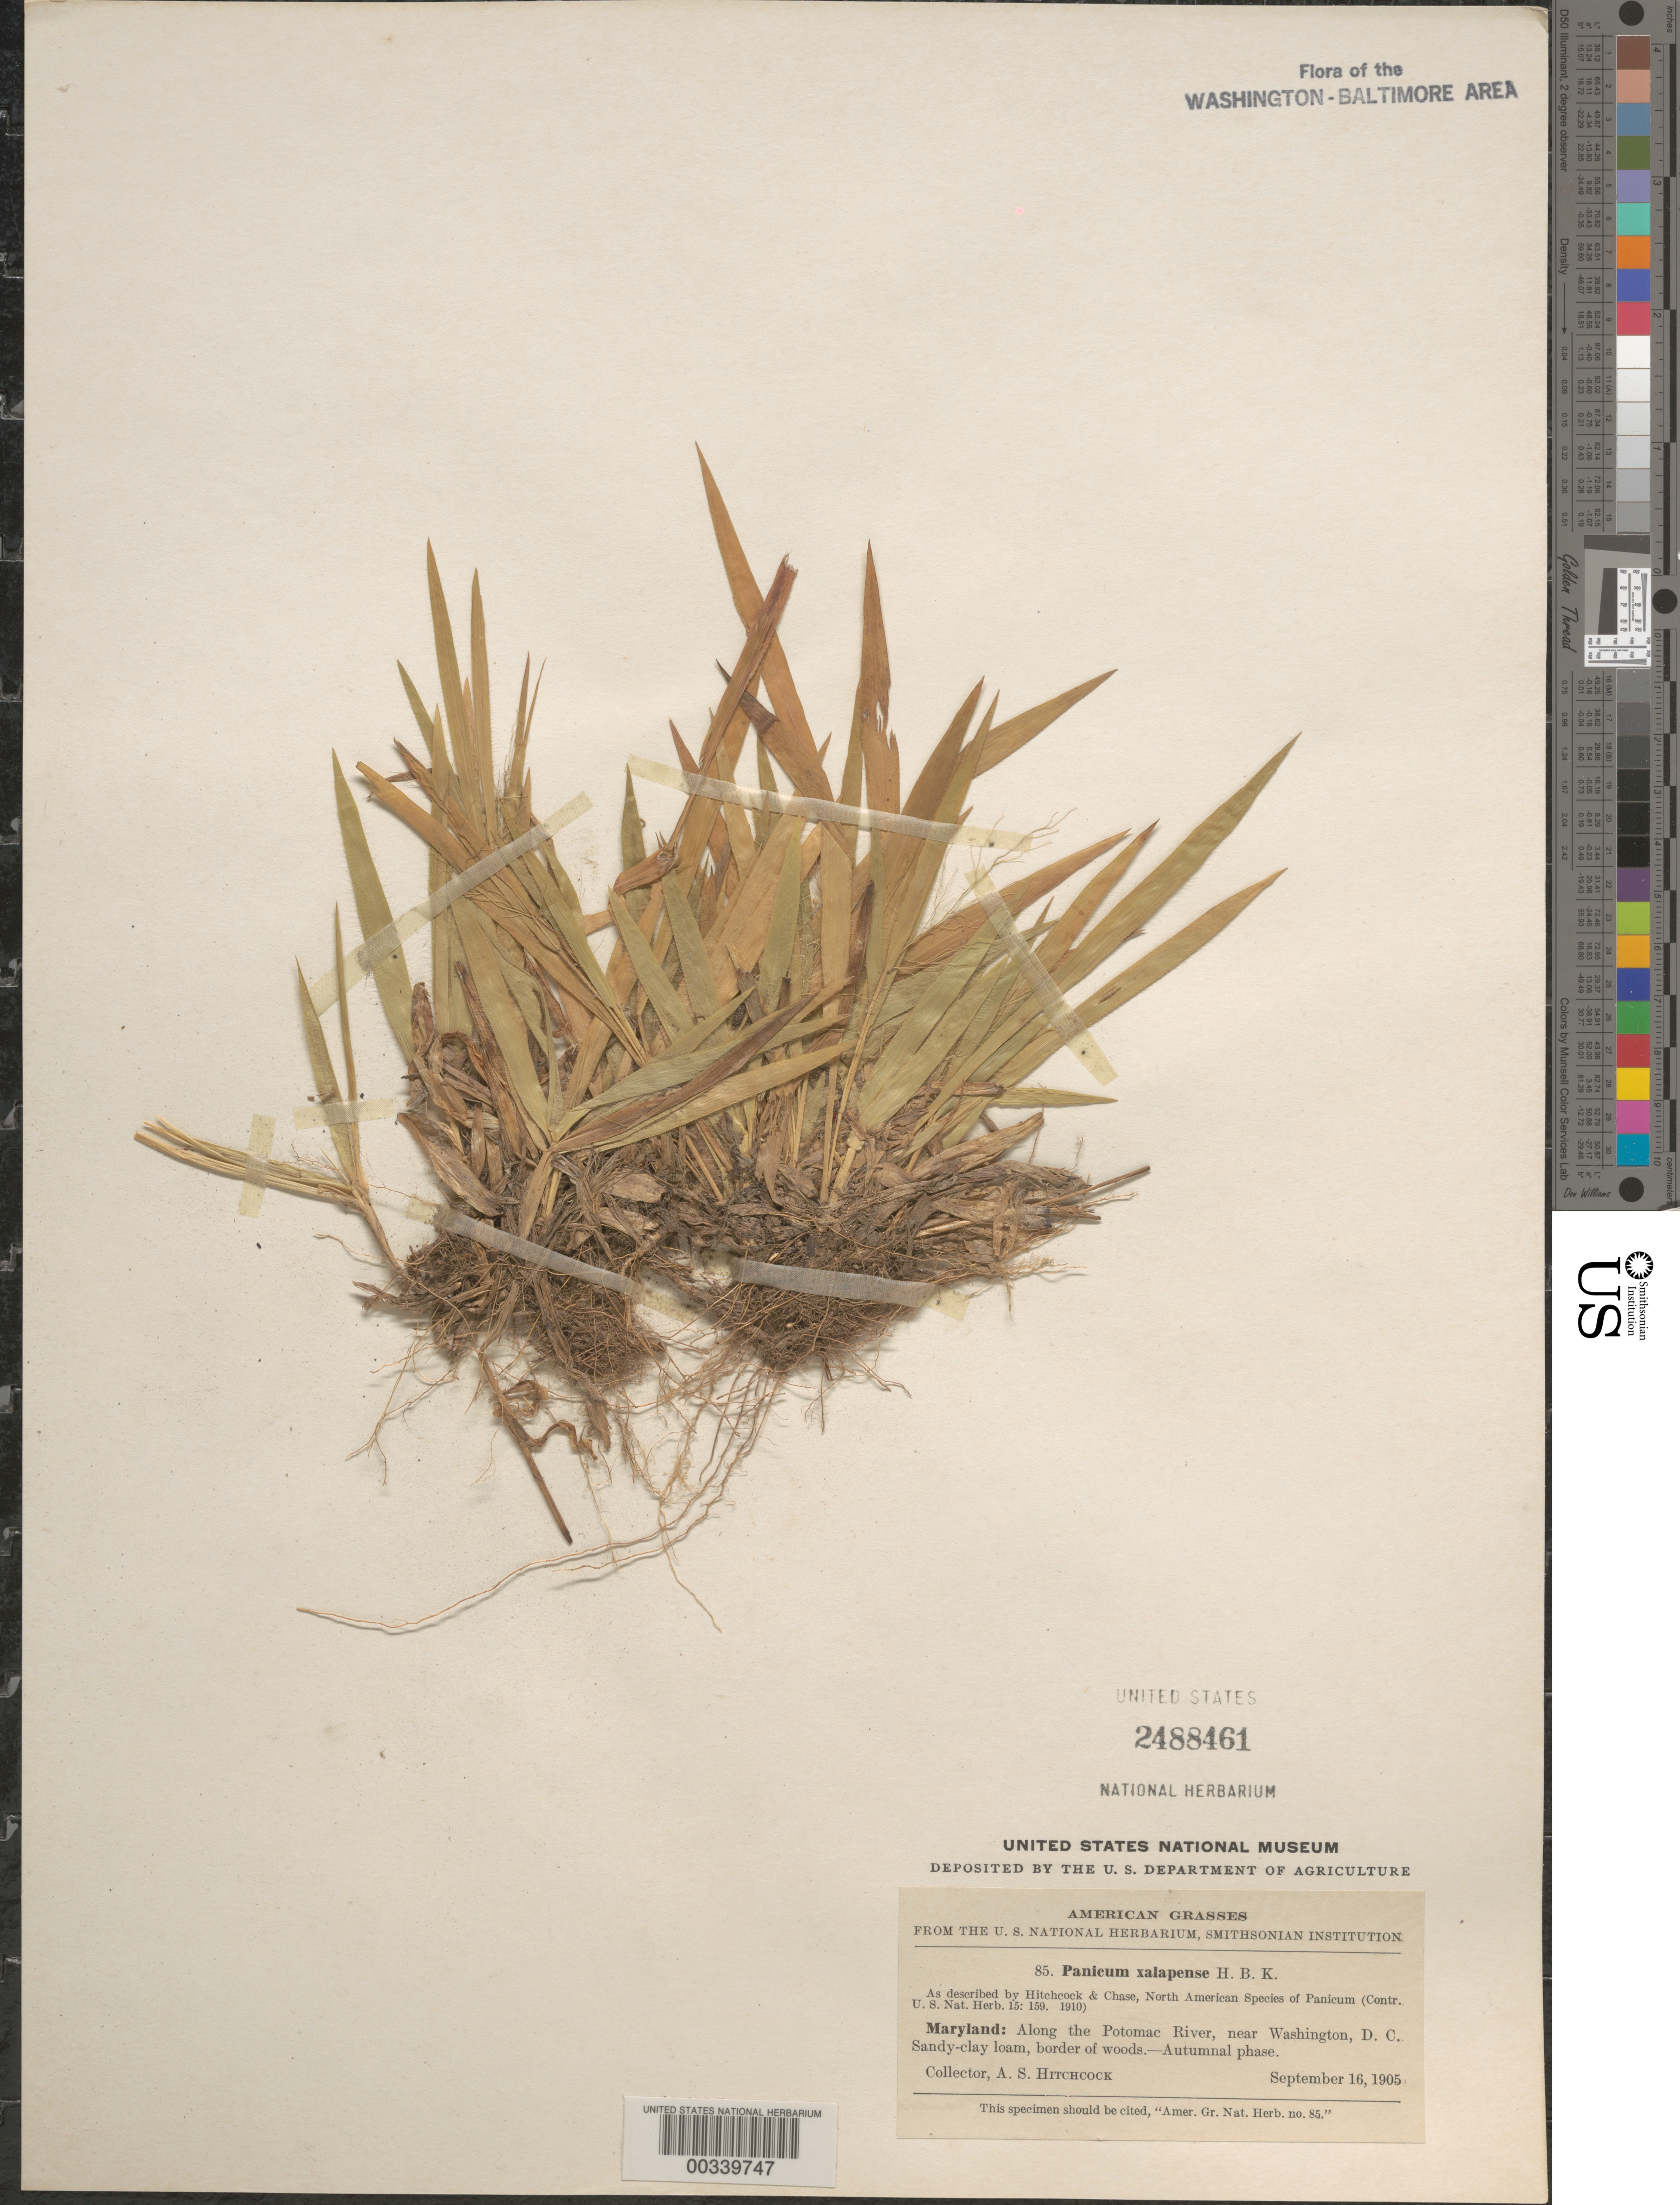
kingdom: Plantae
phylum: Tracheophyta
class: Liliopsida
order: Poales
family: Poaceae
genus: Dichanthelium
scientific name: Dichanthelium laxiflorum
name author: (Lam.) Gould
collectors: A. S. Hitchcock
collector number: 85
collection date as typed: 16 Sep 1905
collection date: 1905-09-16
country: United States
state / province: Maryland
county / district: Montgomery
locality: Along Potomac River, near Washington, DC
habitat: Sandy clay loam, border of woods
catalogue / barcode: US 2488461